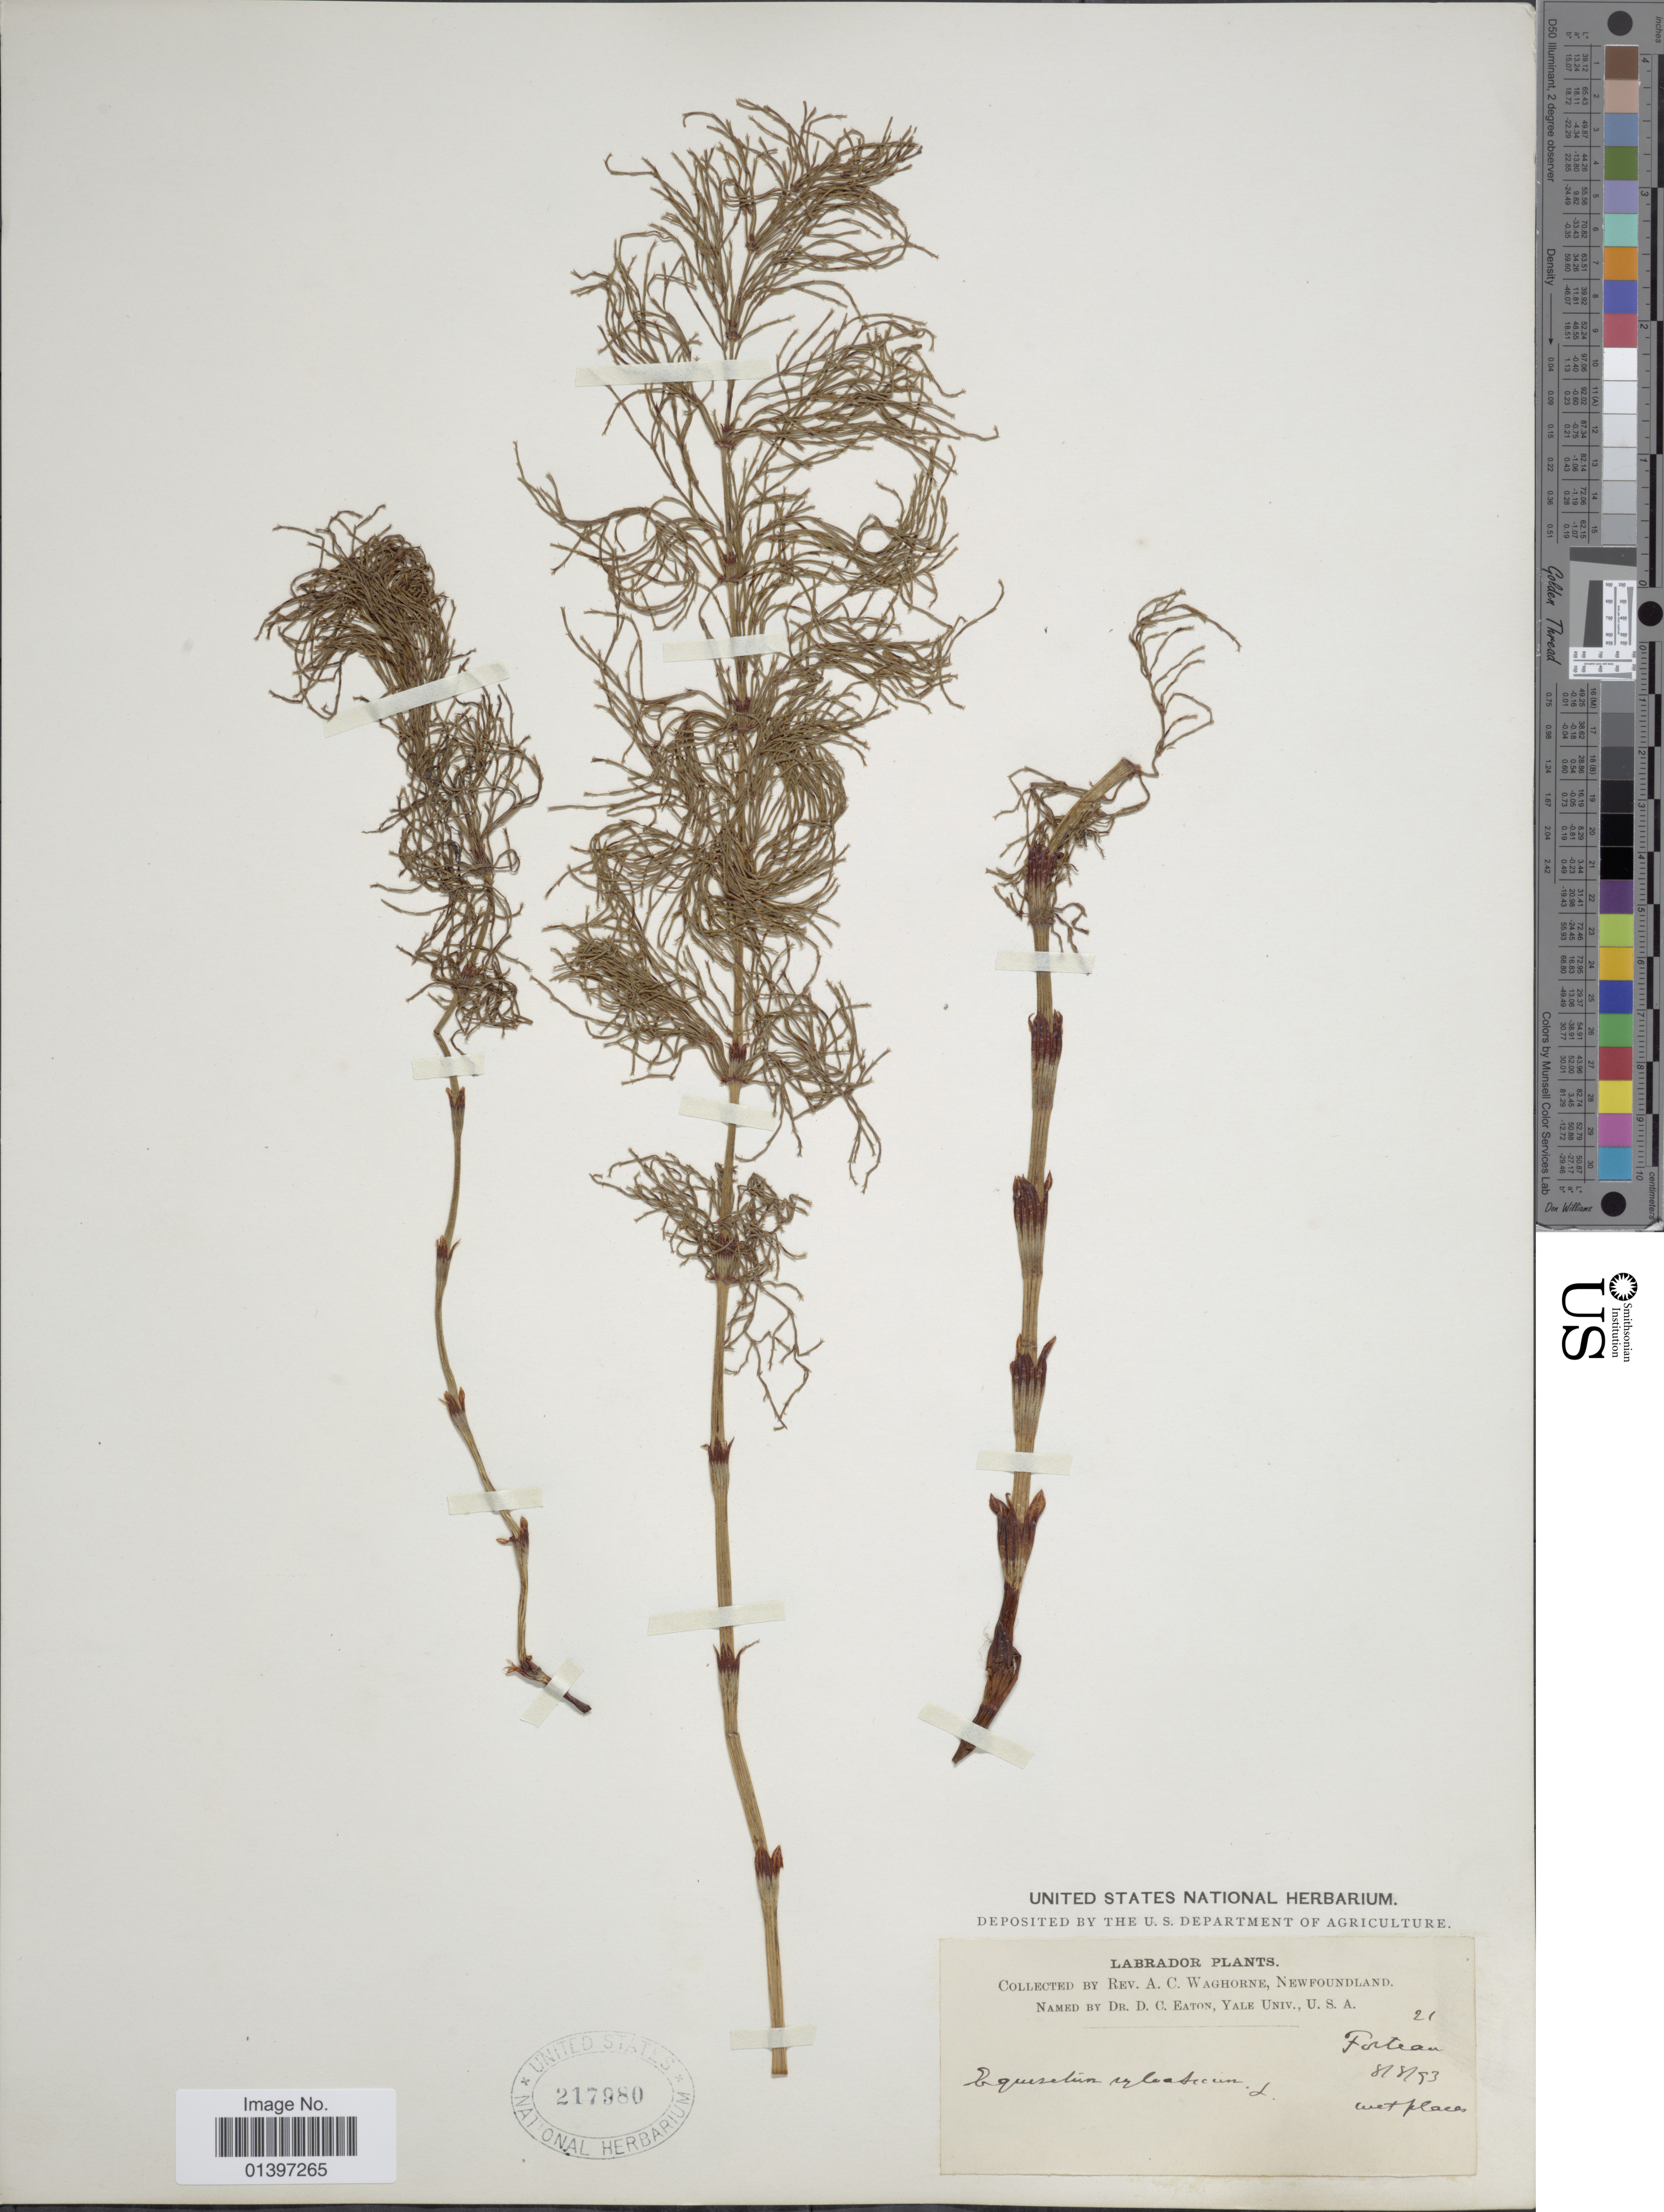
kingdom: Plantae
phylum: Tracheophyta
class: Polypodiopsida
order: Equisetales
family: Equisetaceae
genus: Equisetum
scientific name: Equisetum sylvaticum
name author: L.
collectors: A. Waghorne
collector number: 21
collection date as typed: Transcribed d/m/y: 8/8/93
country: Canada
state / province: Newfoundland and Labrador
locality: Labrador, Foreau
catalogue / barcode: US 217980